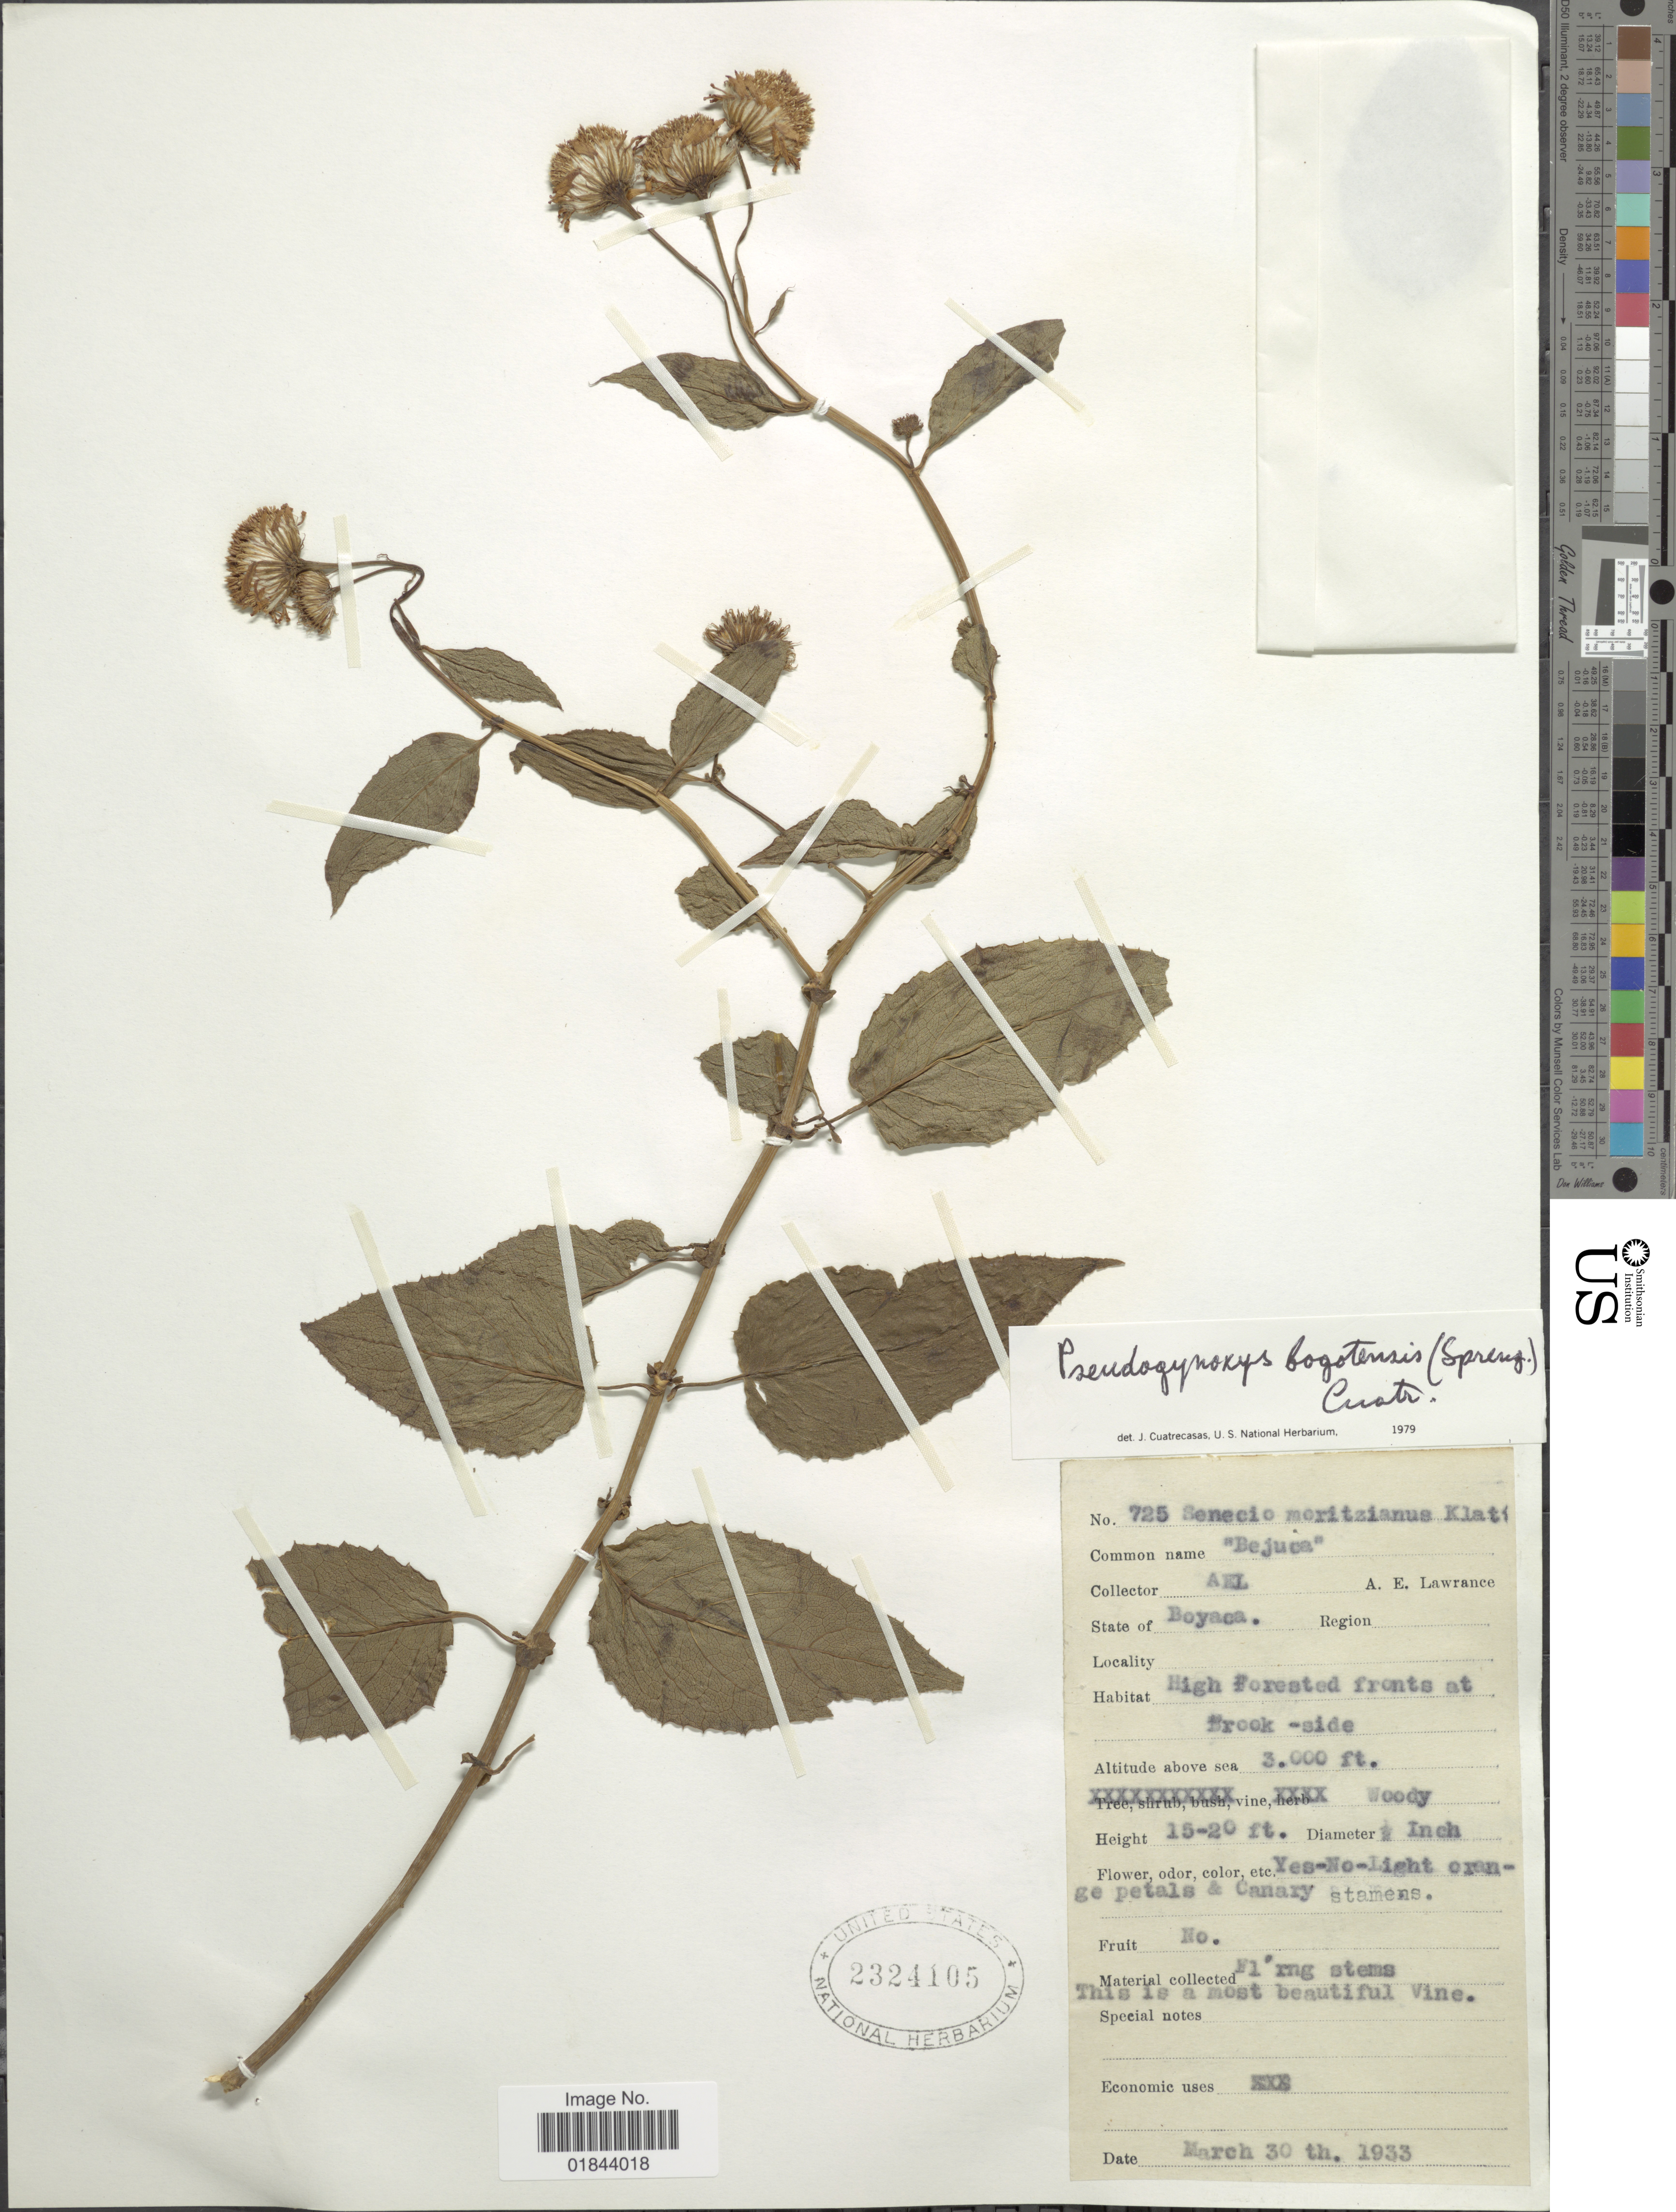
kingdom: Plantae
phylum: Tracheophyta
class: Magnoliopsida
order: Asterales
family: Asteraceae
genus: Pseudogynoxys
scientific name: Pseudogynoxys bogotensis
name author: (Spreng.) Cuatrec.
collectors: A. Lawrance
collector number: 725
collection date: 1933-03-30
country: Colombia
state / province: Boyacá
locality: High forested fronts at Brook side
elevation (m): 5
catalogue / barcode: US 2324105